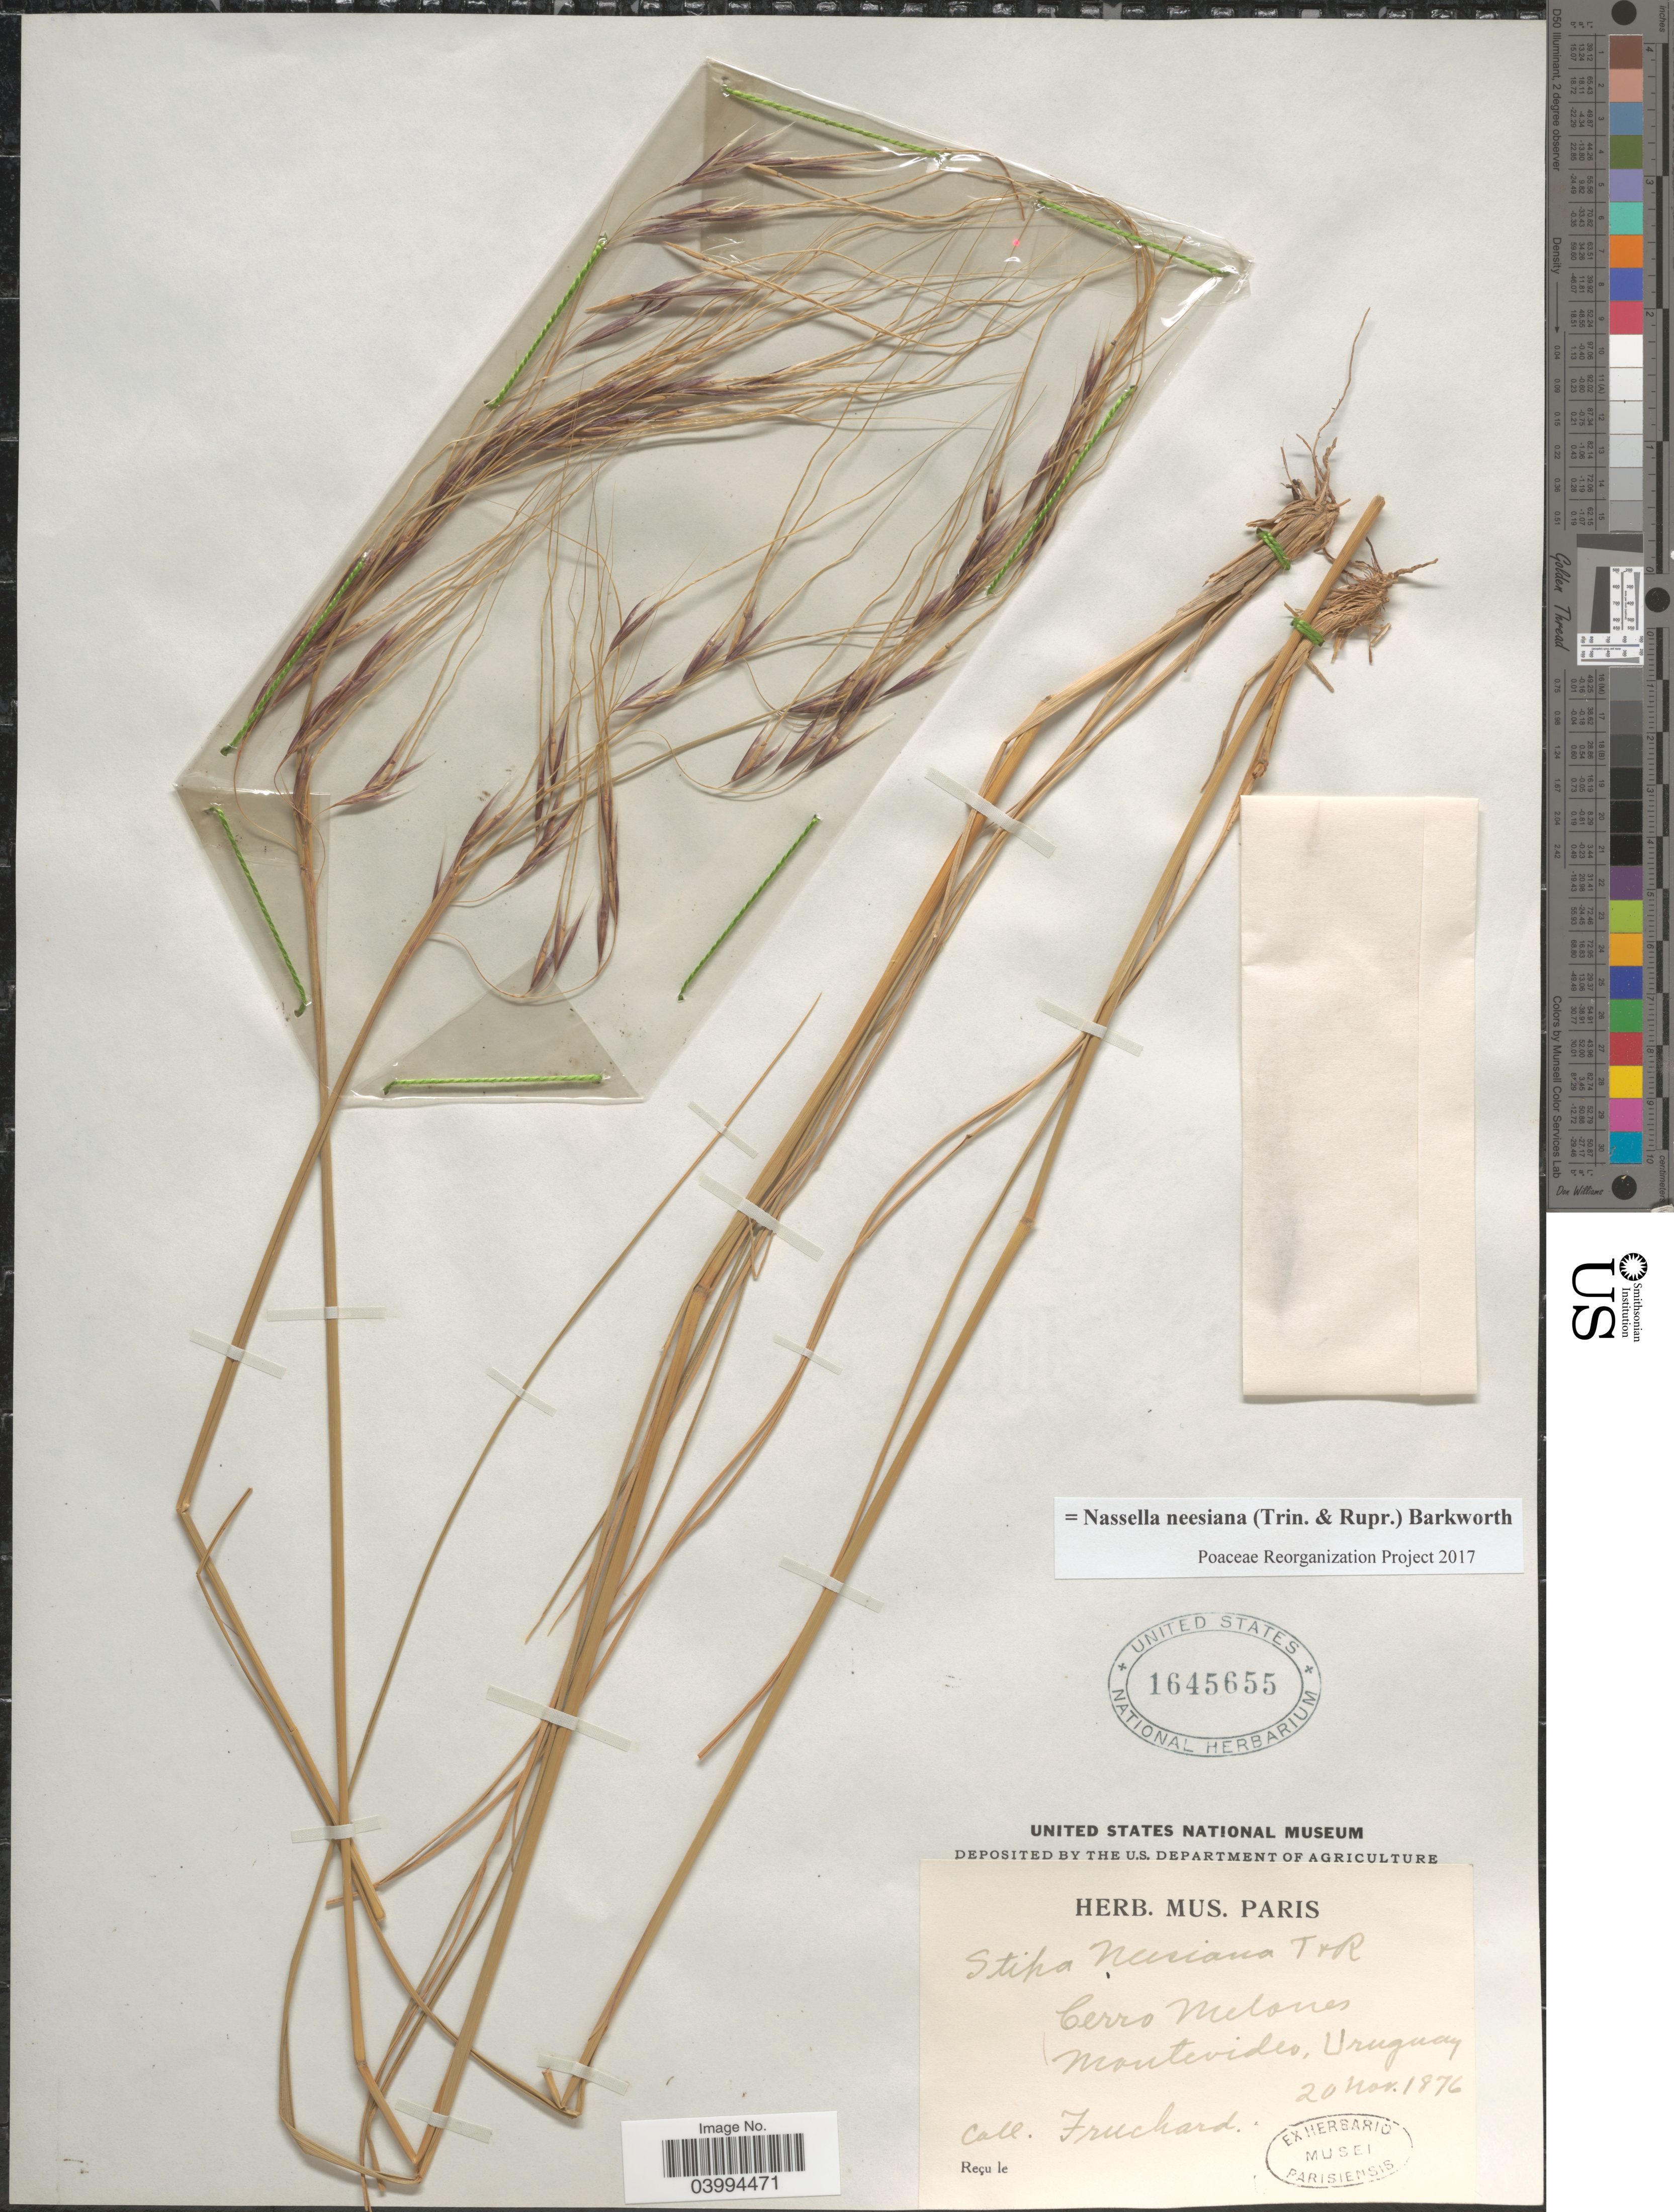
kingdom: Plantae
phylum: Tracheophyta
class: Liliopsida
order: Poales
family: Poaceae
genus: Nassella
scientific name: Nassella neesiana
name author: (Trin. & Rupr.) Barkworth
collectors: -. Fruchard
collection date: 1876-11-20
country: Uruguay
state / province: Montevideo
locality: Cerro Melones.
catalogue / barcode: US 1645655